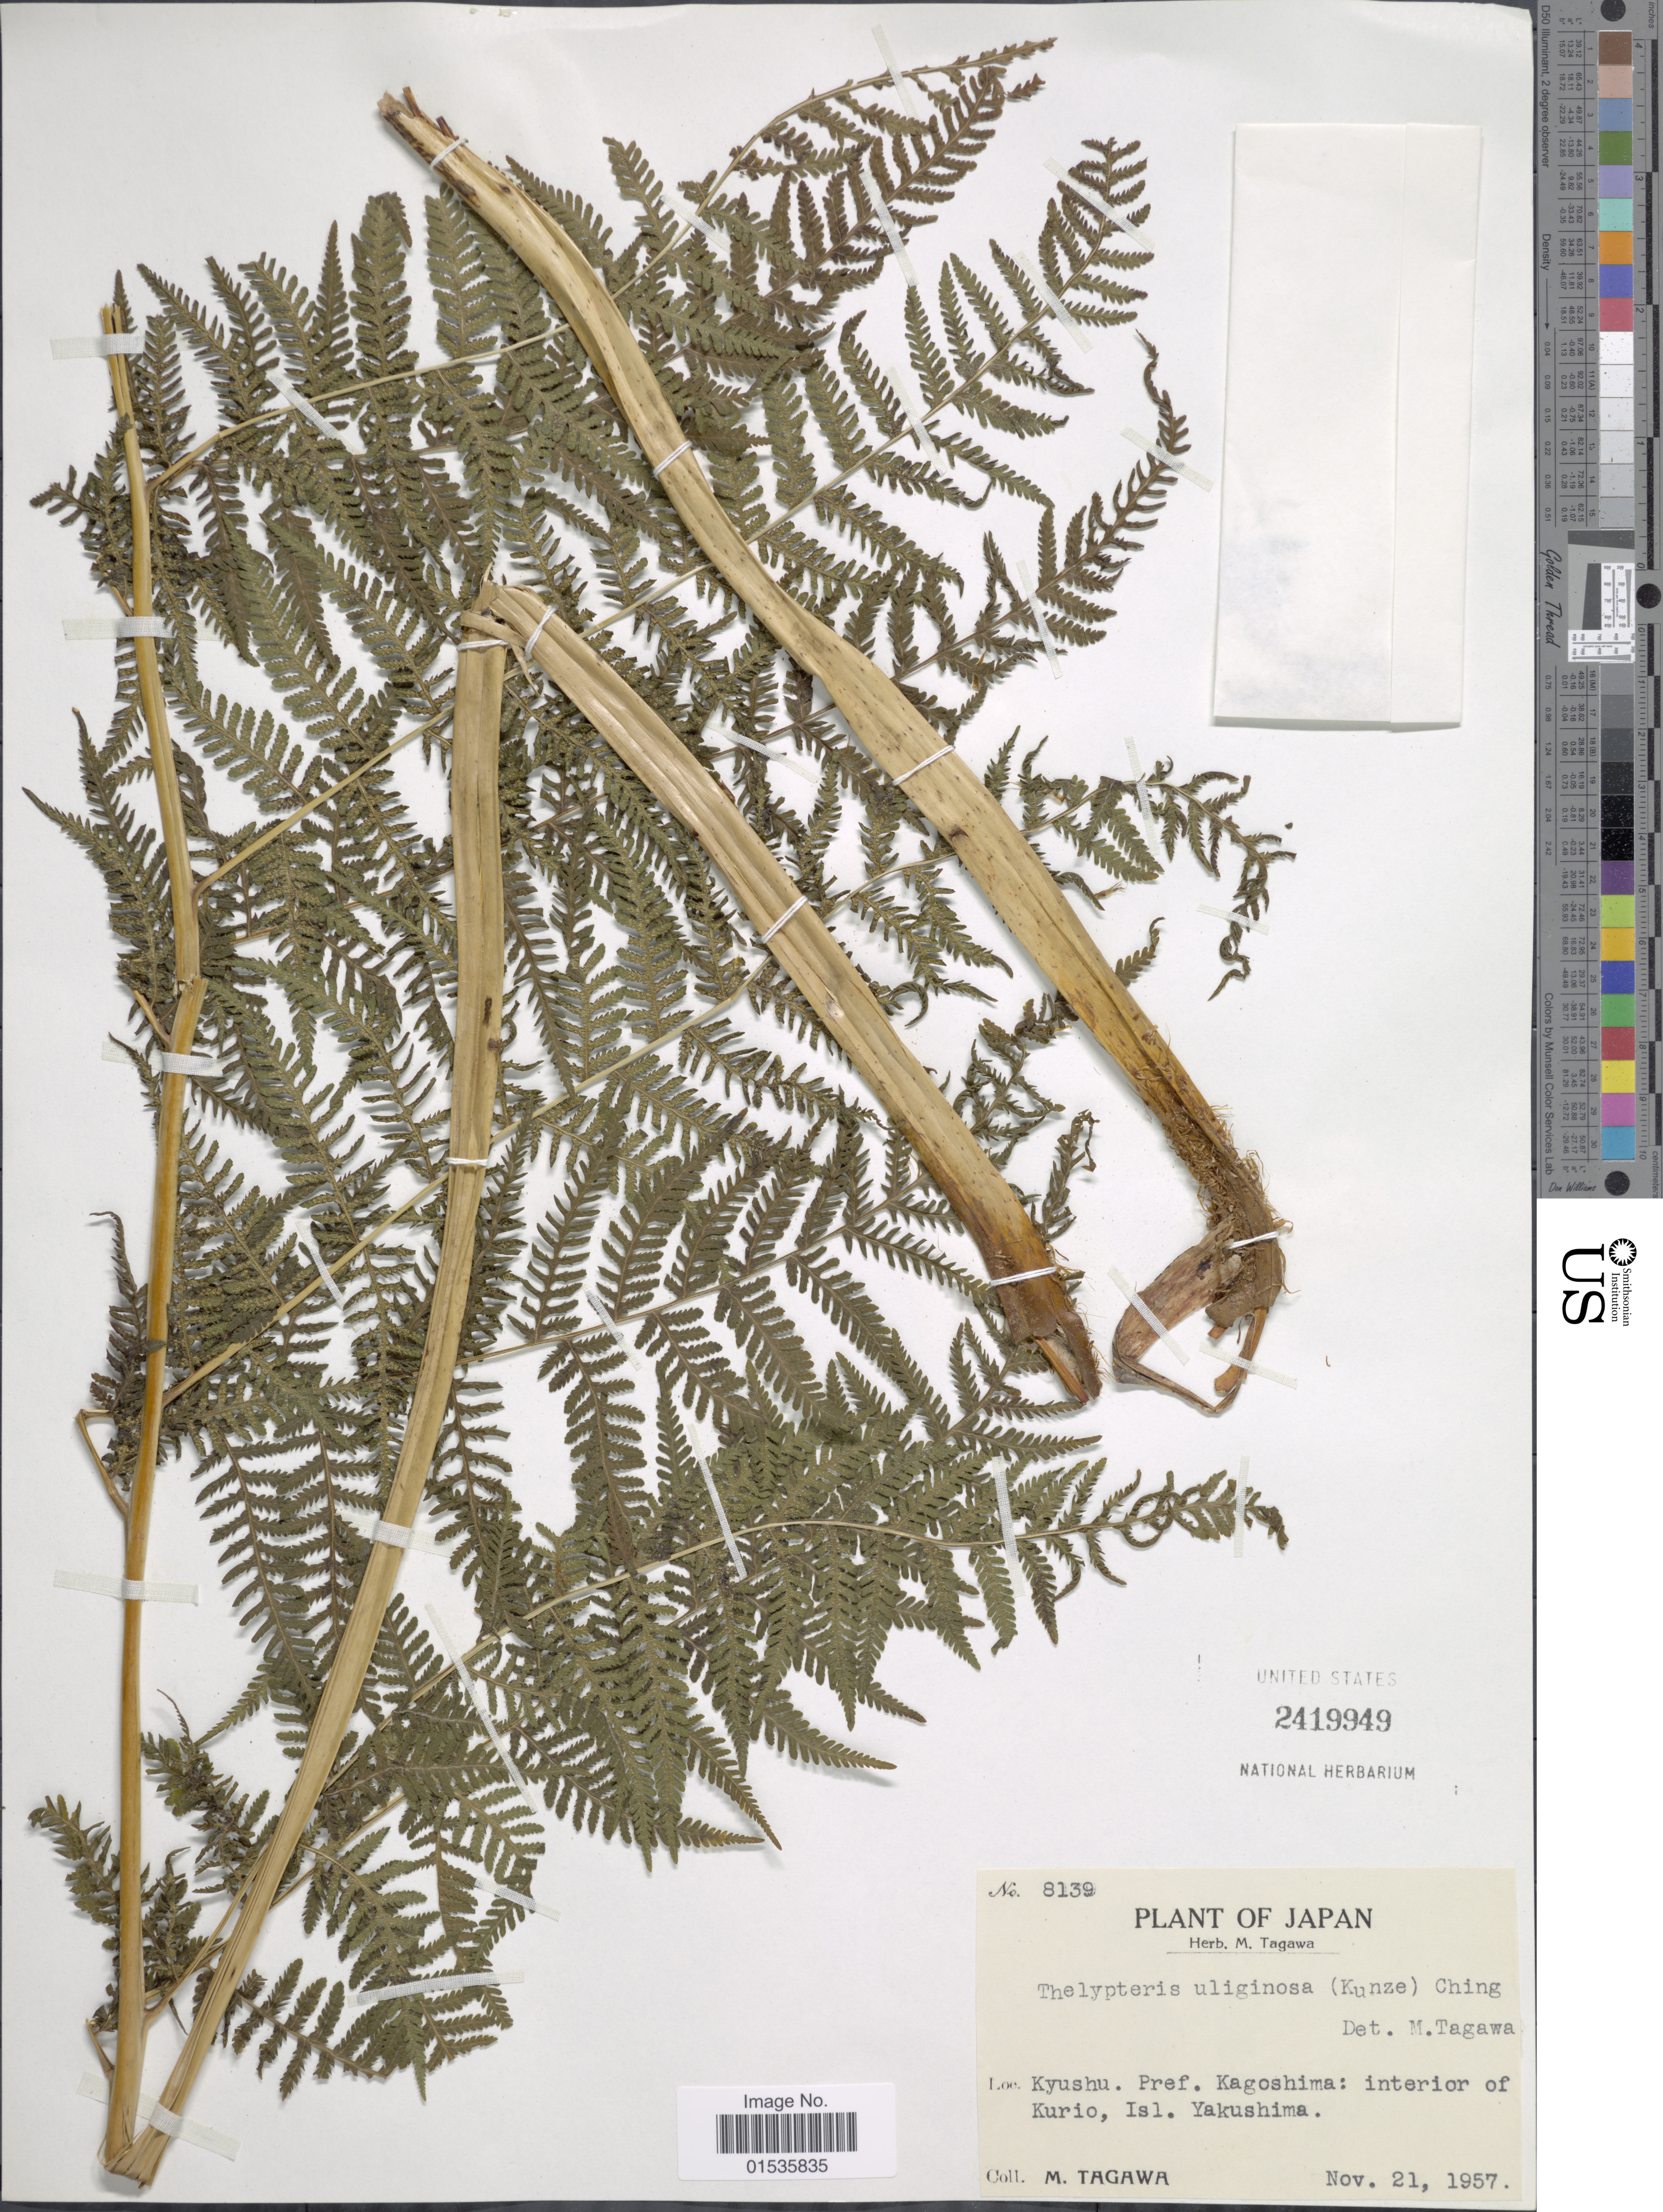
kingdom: Plantae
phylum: Tracheophyta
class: Polypodiopsida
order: Polypodiales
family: Thelypteridaceae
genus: Macrothelypteris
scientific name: Macrothelypteris torresiana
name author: (Gaudich.) Ching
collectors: M. Tagawa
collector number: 8139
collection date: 1957-11-21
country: Japan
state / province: Kagosima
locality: Japan, Kyushu. Pref. Kagoshima: interior of Kurio, Isl. Yakushima.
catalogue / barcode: US 2419949